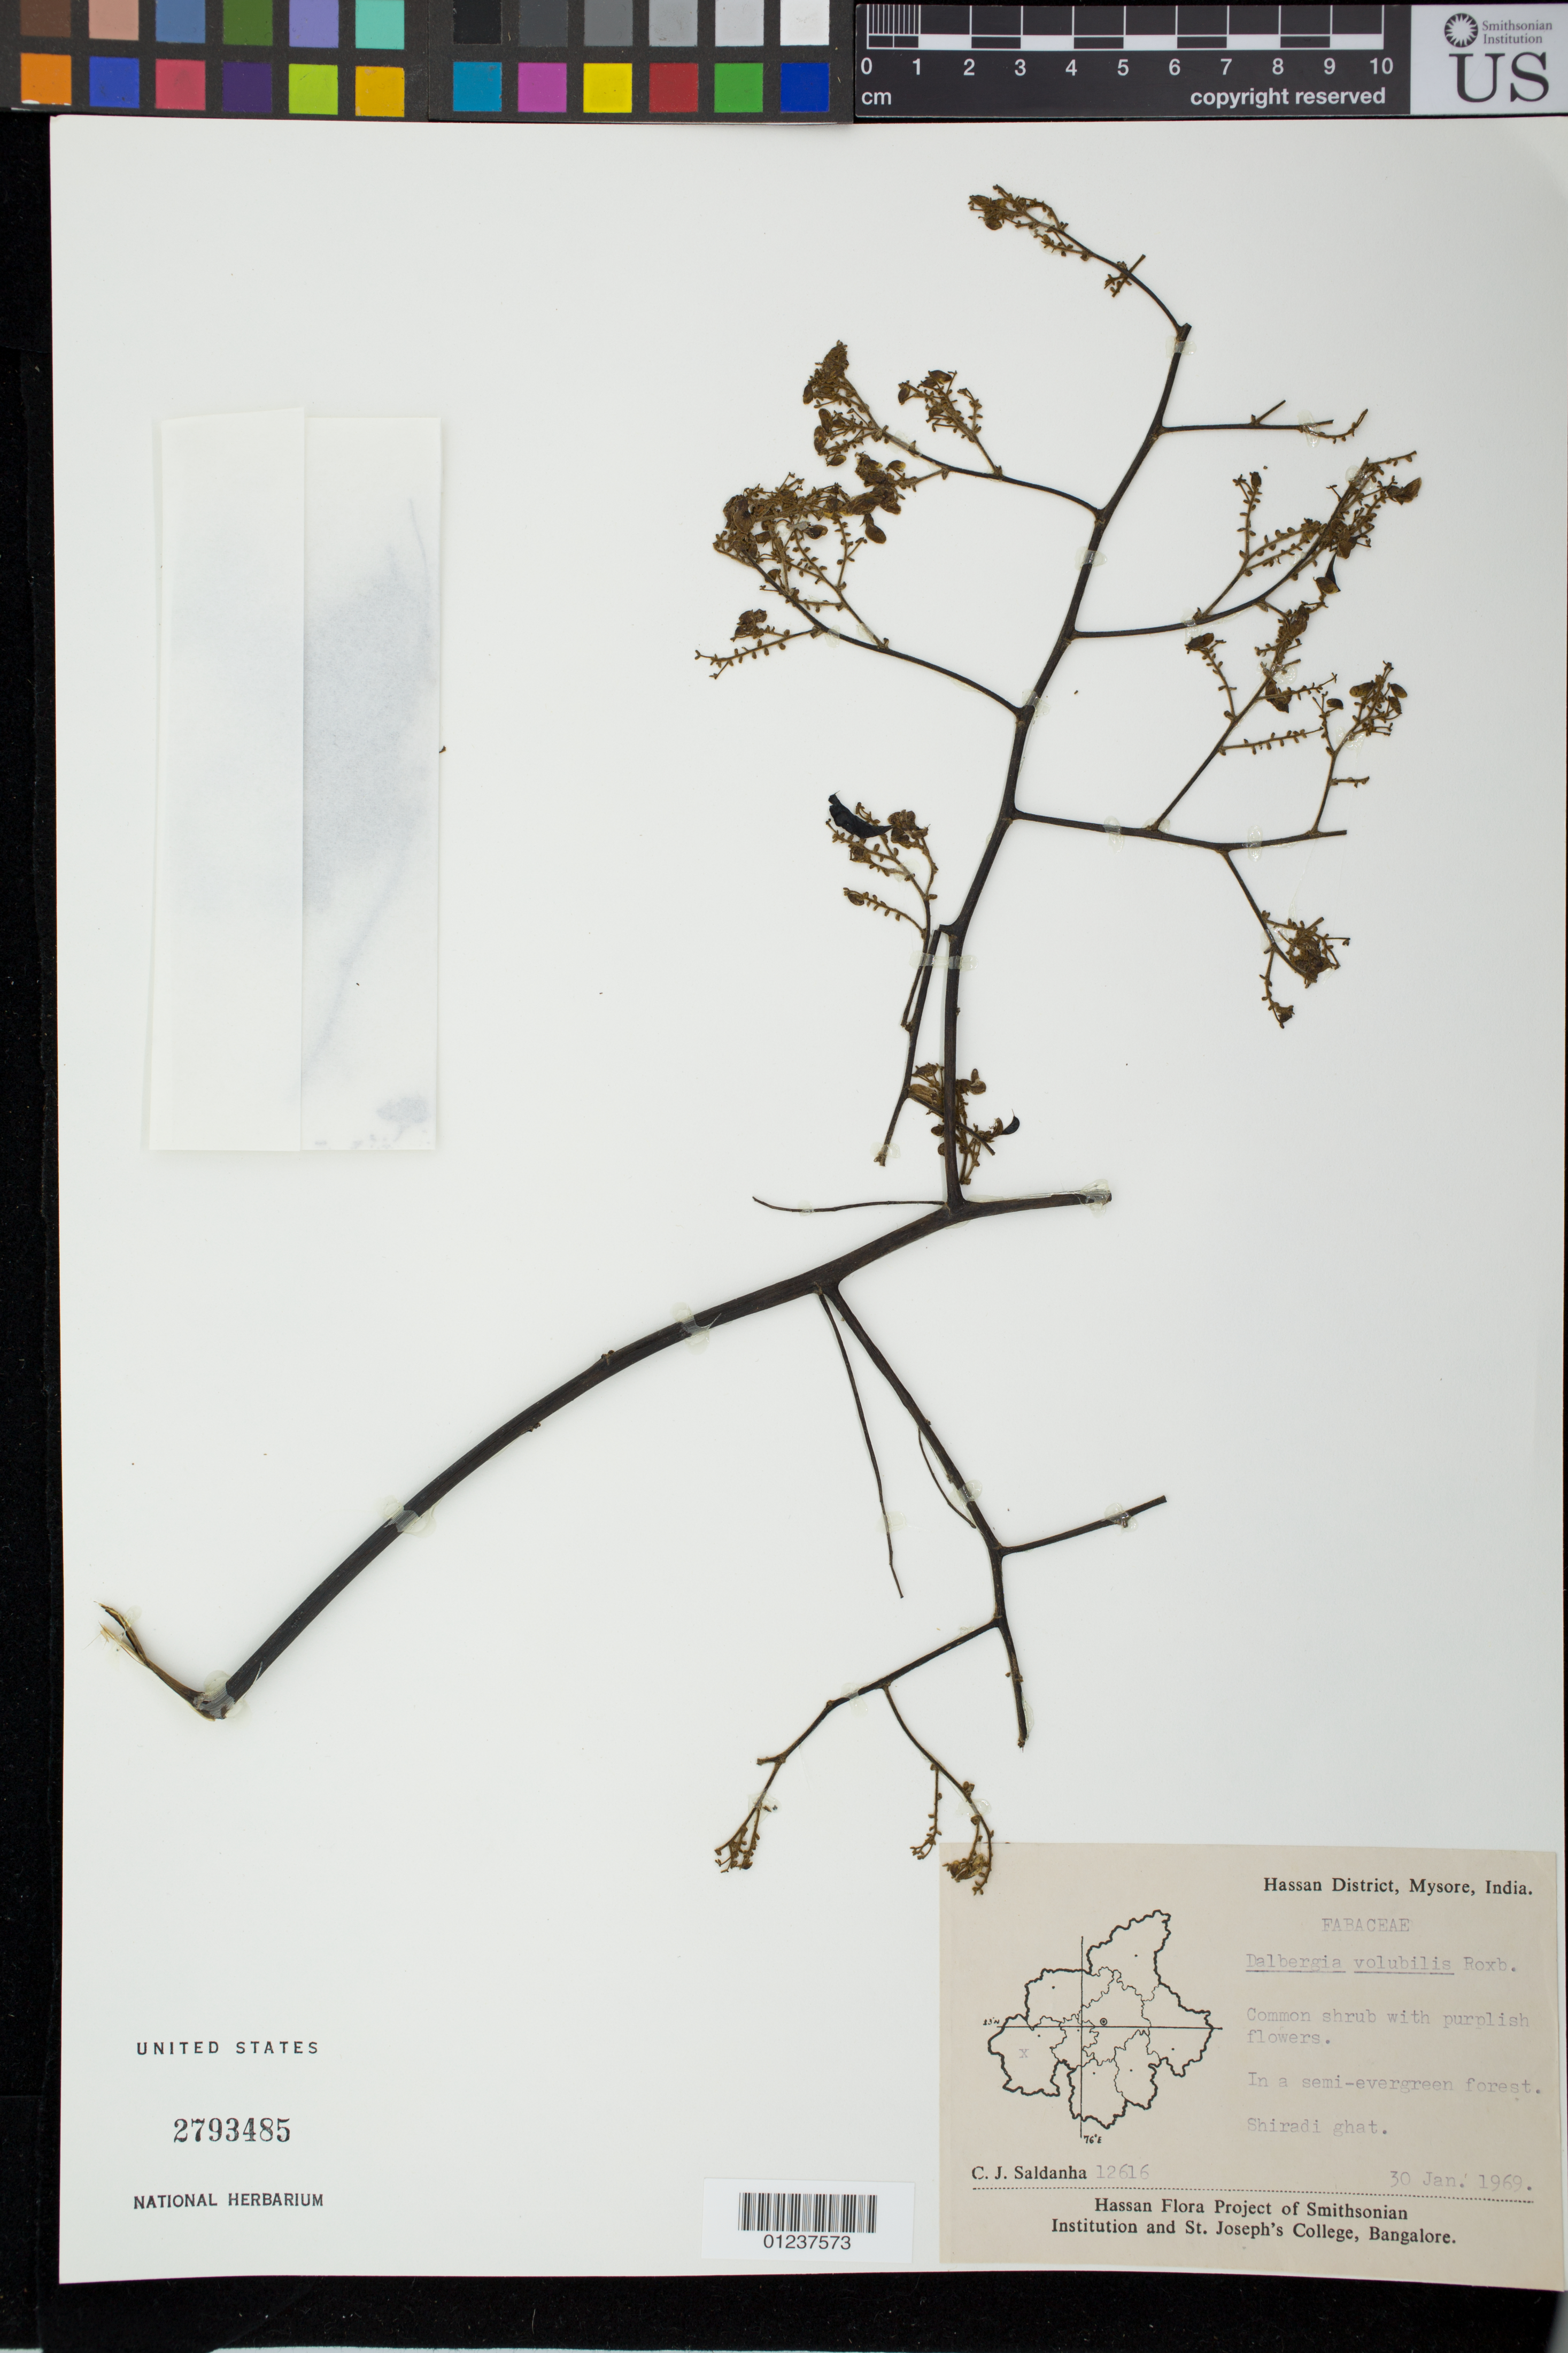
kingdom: Plantae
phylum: Tracheophyta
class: Magnoliopsida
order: Fabales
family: Fabaceae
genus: Dalbergia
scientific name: Dalbergia volubilis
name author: Roxb.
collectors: C. J. Saldanha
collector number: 12616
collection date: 1969-01-30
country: India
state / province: Karnataka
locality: Hassan district. Shiradi ghat. Mysore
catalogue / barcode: US 2793485